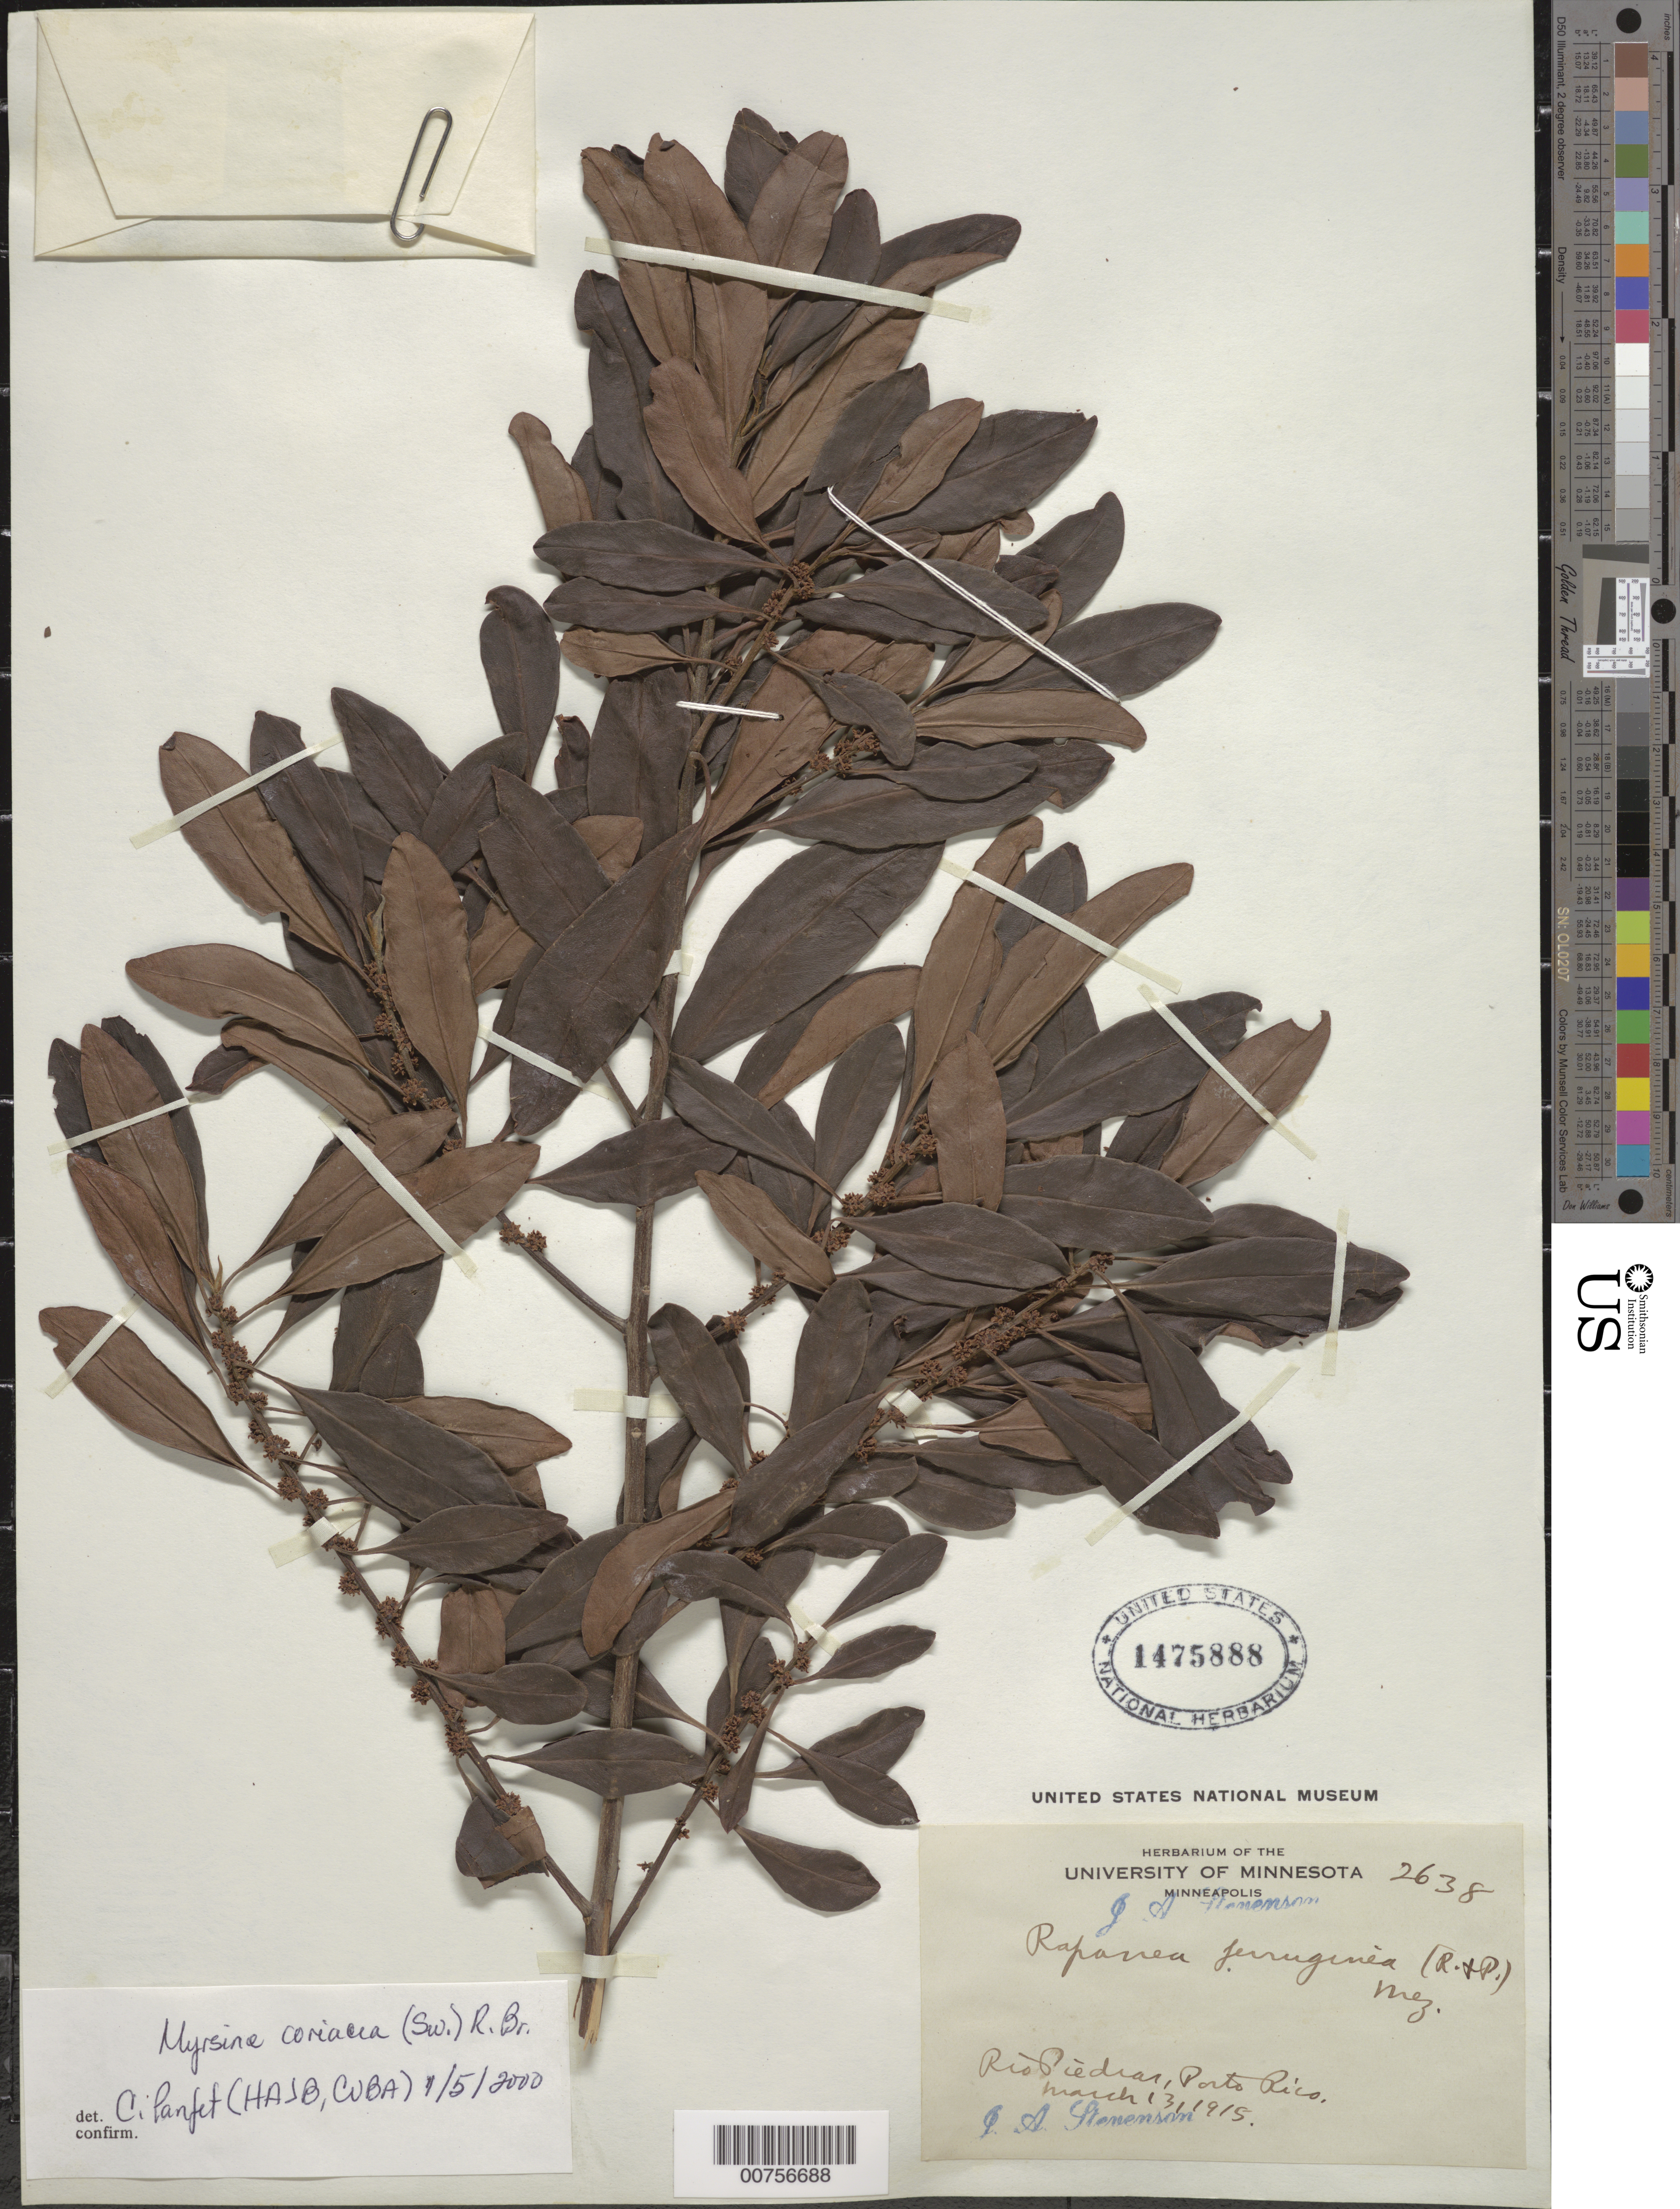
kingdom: Plantae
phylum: Tracheophyta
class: Magnoliopsida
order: Ericales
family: Primulaceae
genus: Myrsine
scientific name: Myrsine coriacea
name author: (Sw.) R. Br. ex Roem. & Schult.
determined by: Panfet, C.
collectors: J. Stevenson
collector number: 2638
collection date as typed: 13 Mar 1915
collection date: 1915-03-13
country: Puerto Rico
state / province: San Juan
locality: Río Piedras.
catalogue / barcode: US 1475888